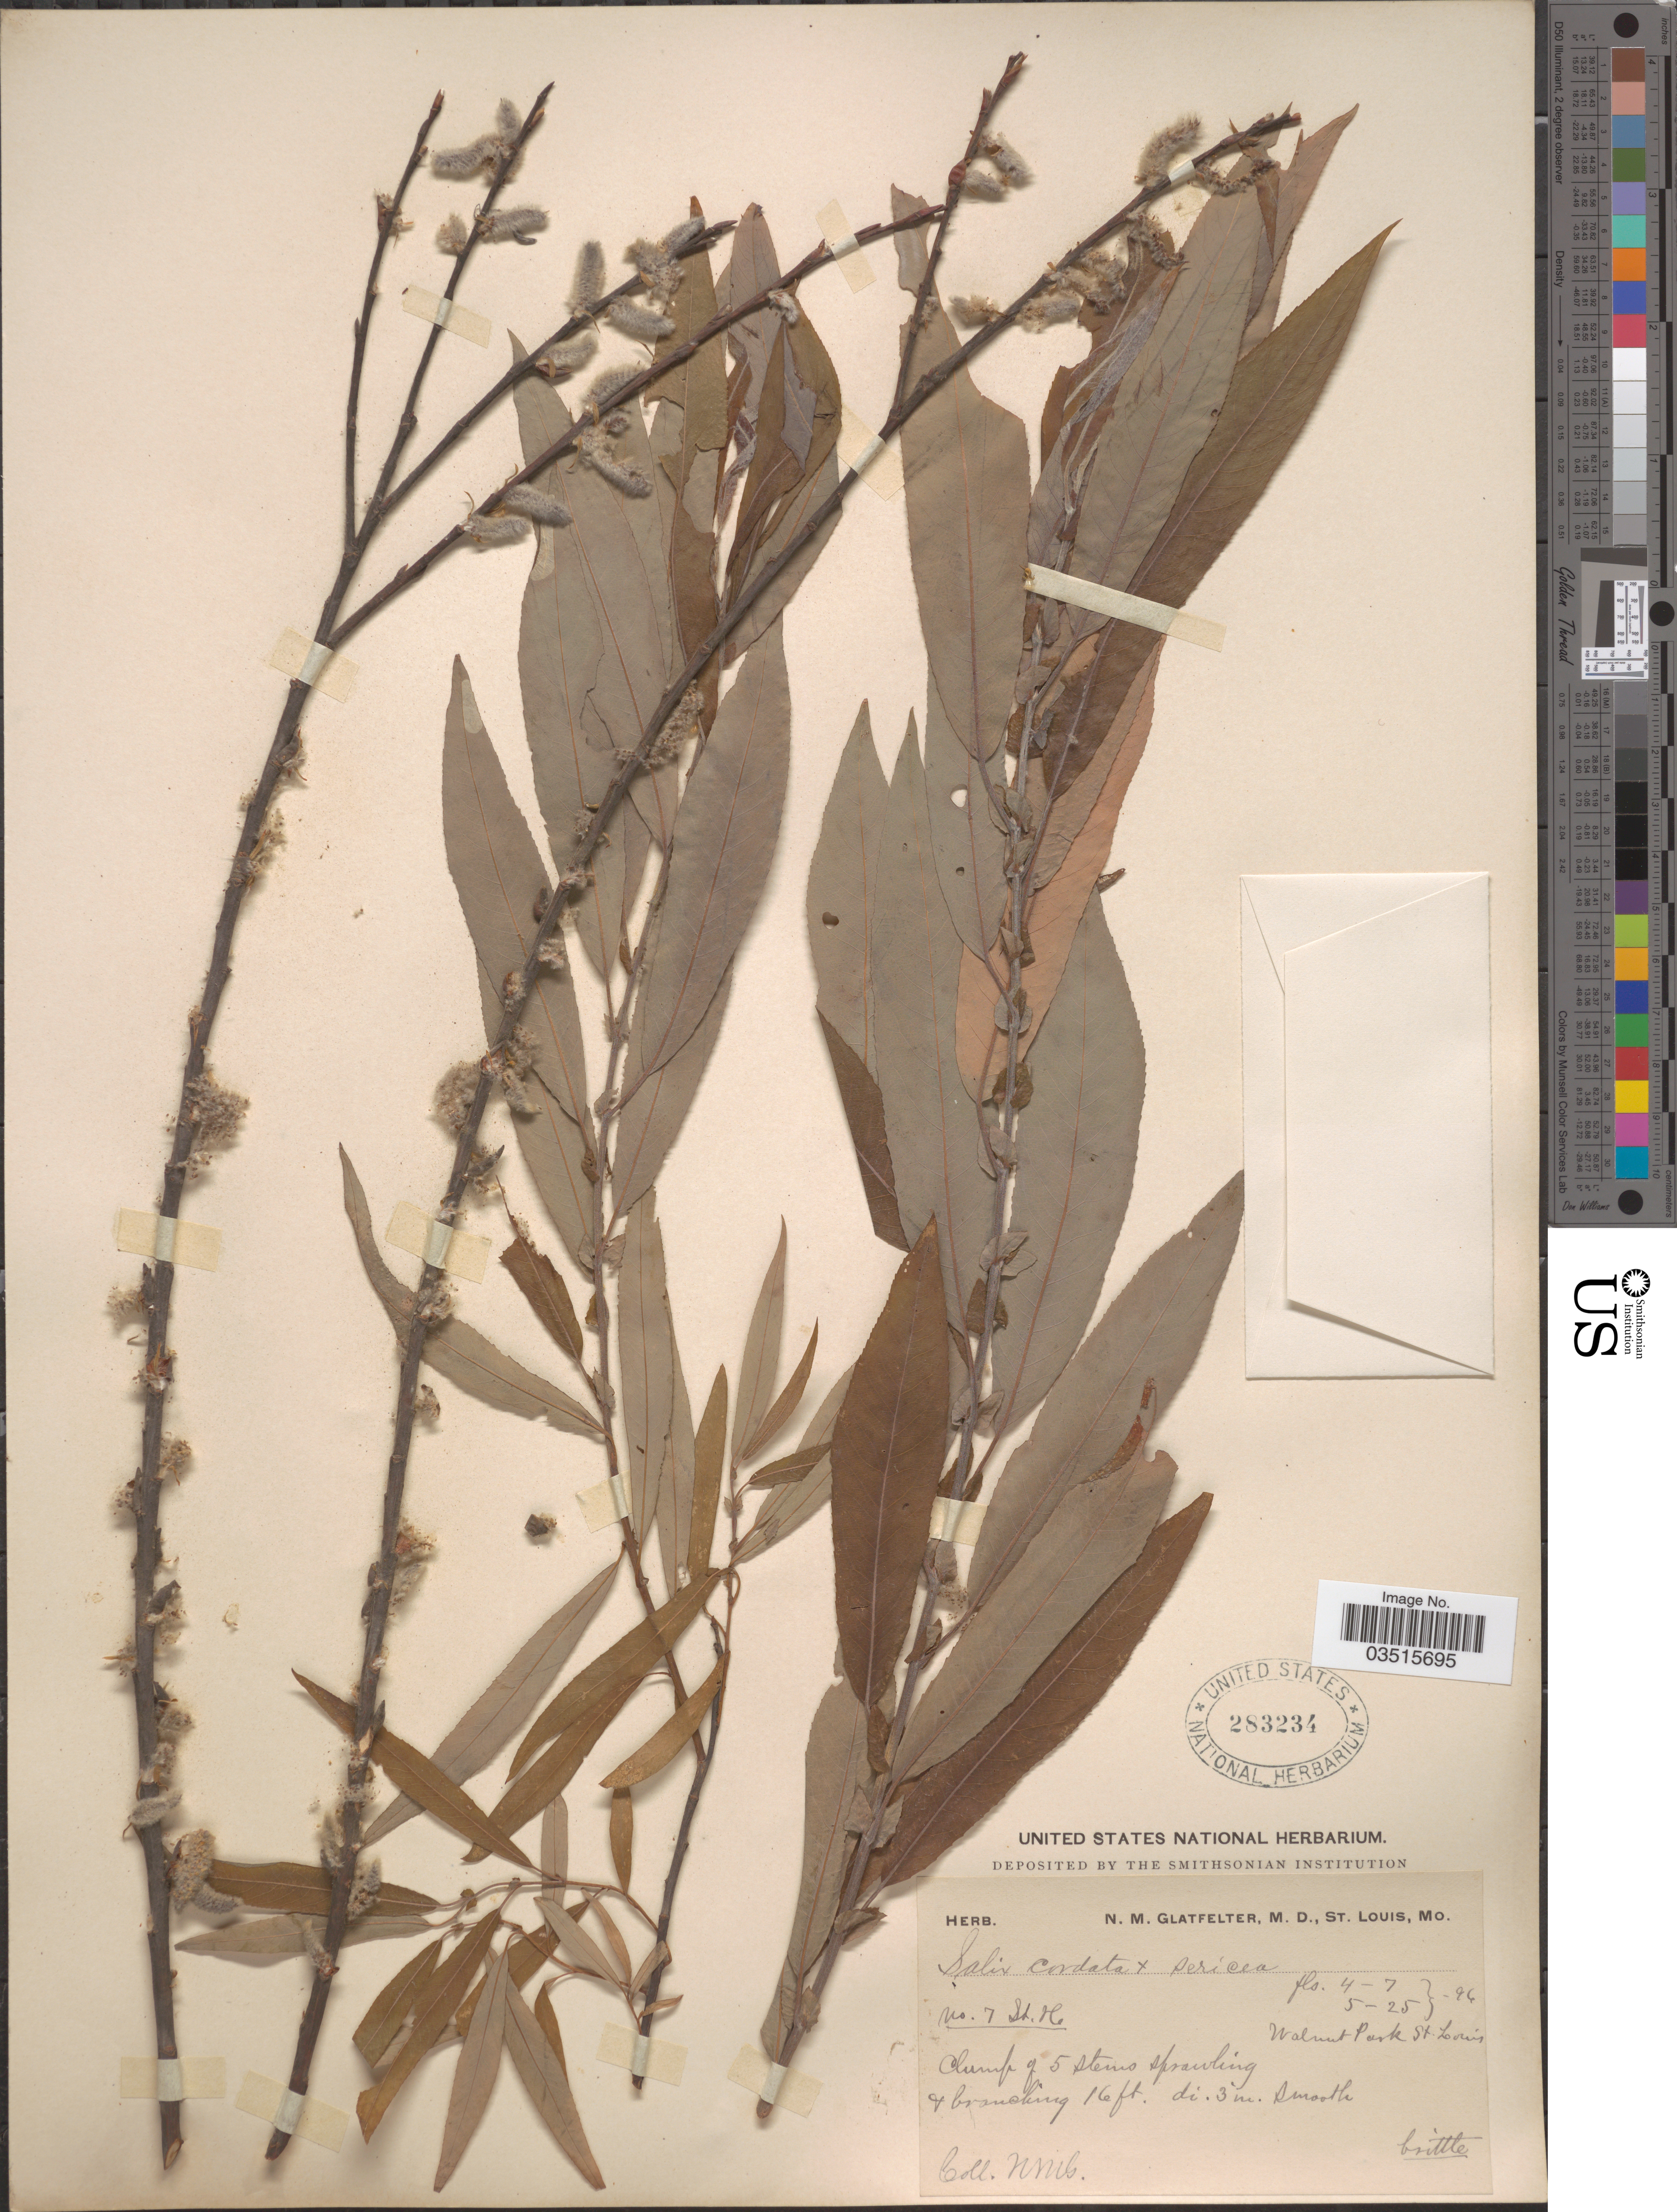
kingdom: Plantae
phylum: Tracheophyta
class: Magnoliopsida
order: Malpighiales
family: Salicaceae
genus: Salix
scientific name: Salix missouriensis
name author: Bebb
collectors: N. M. Glatfelter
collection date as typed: Transcribed d/m/y: 7/4/96 to 25/5/96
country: United States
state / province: Missouri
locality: Walnut Park. St. Louis.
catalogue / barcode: US 283234